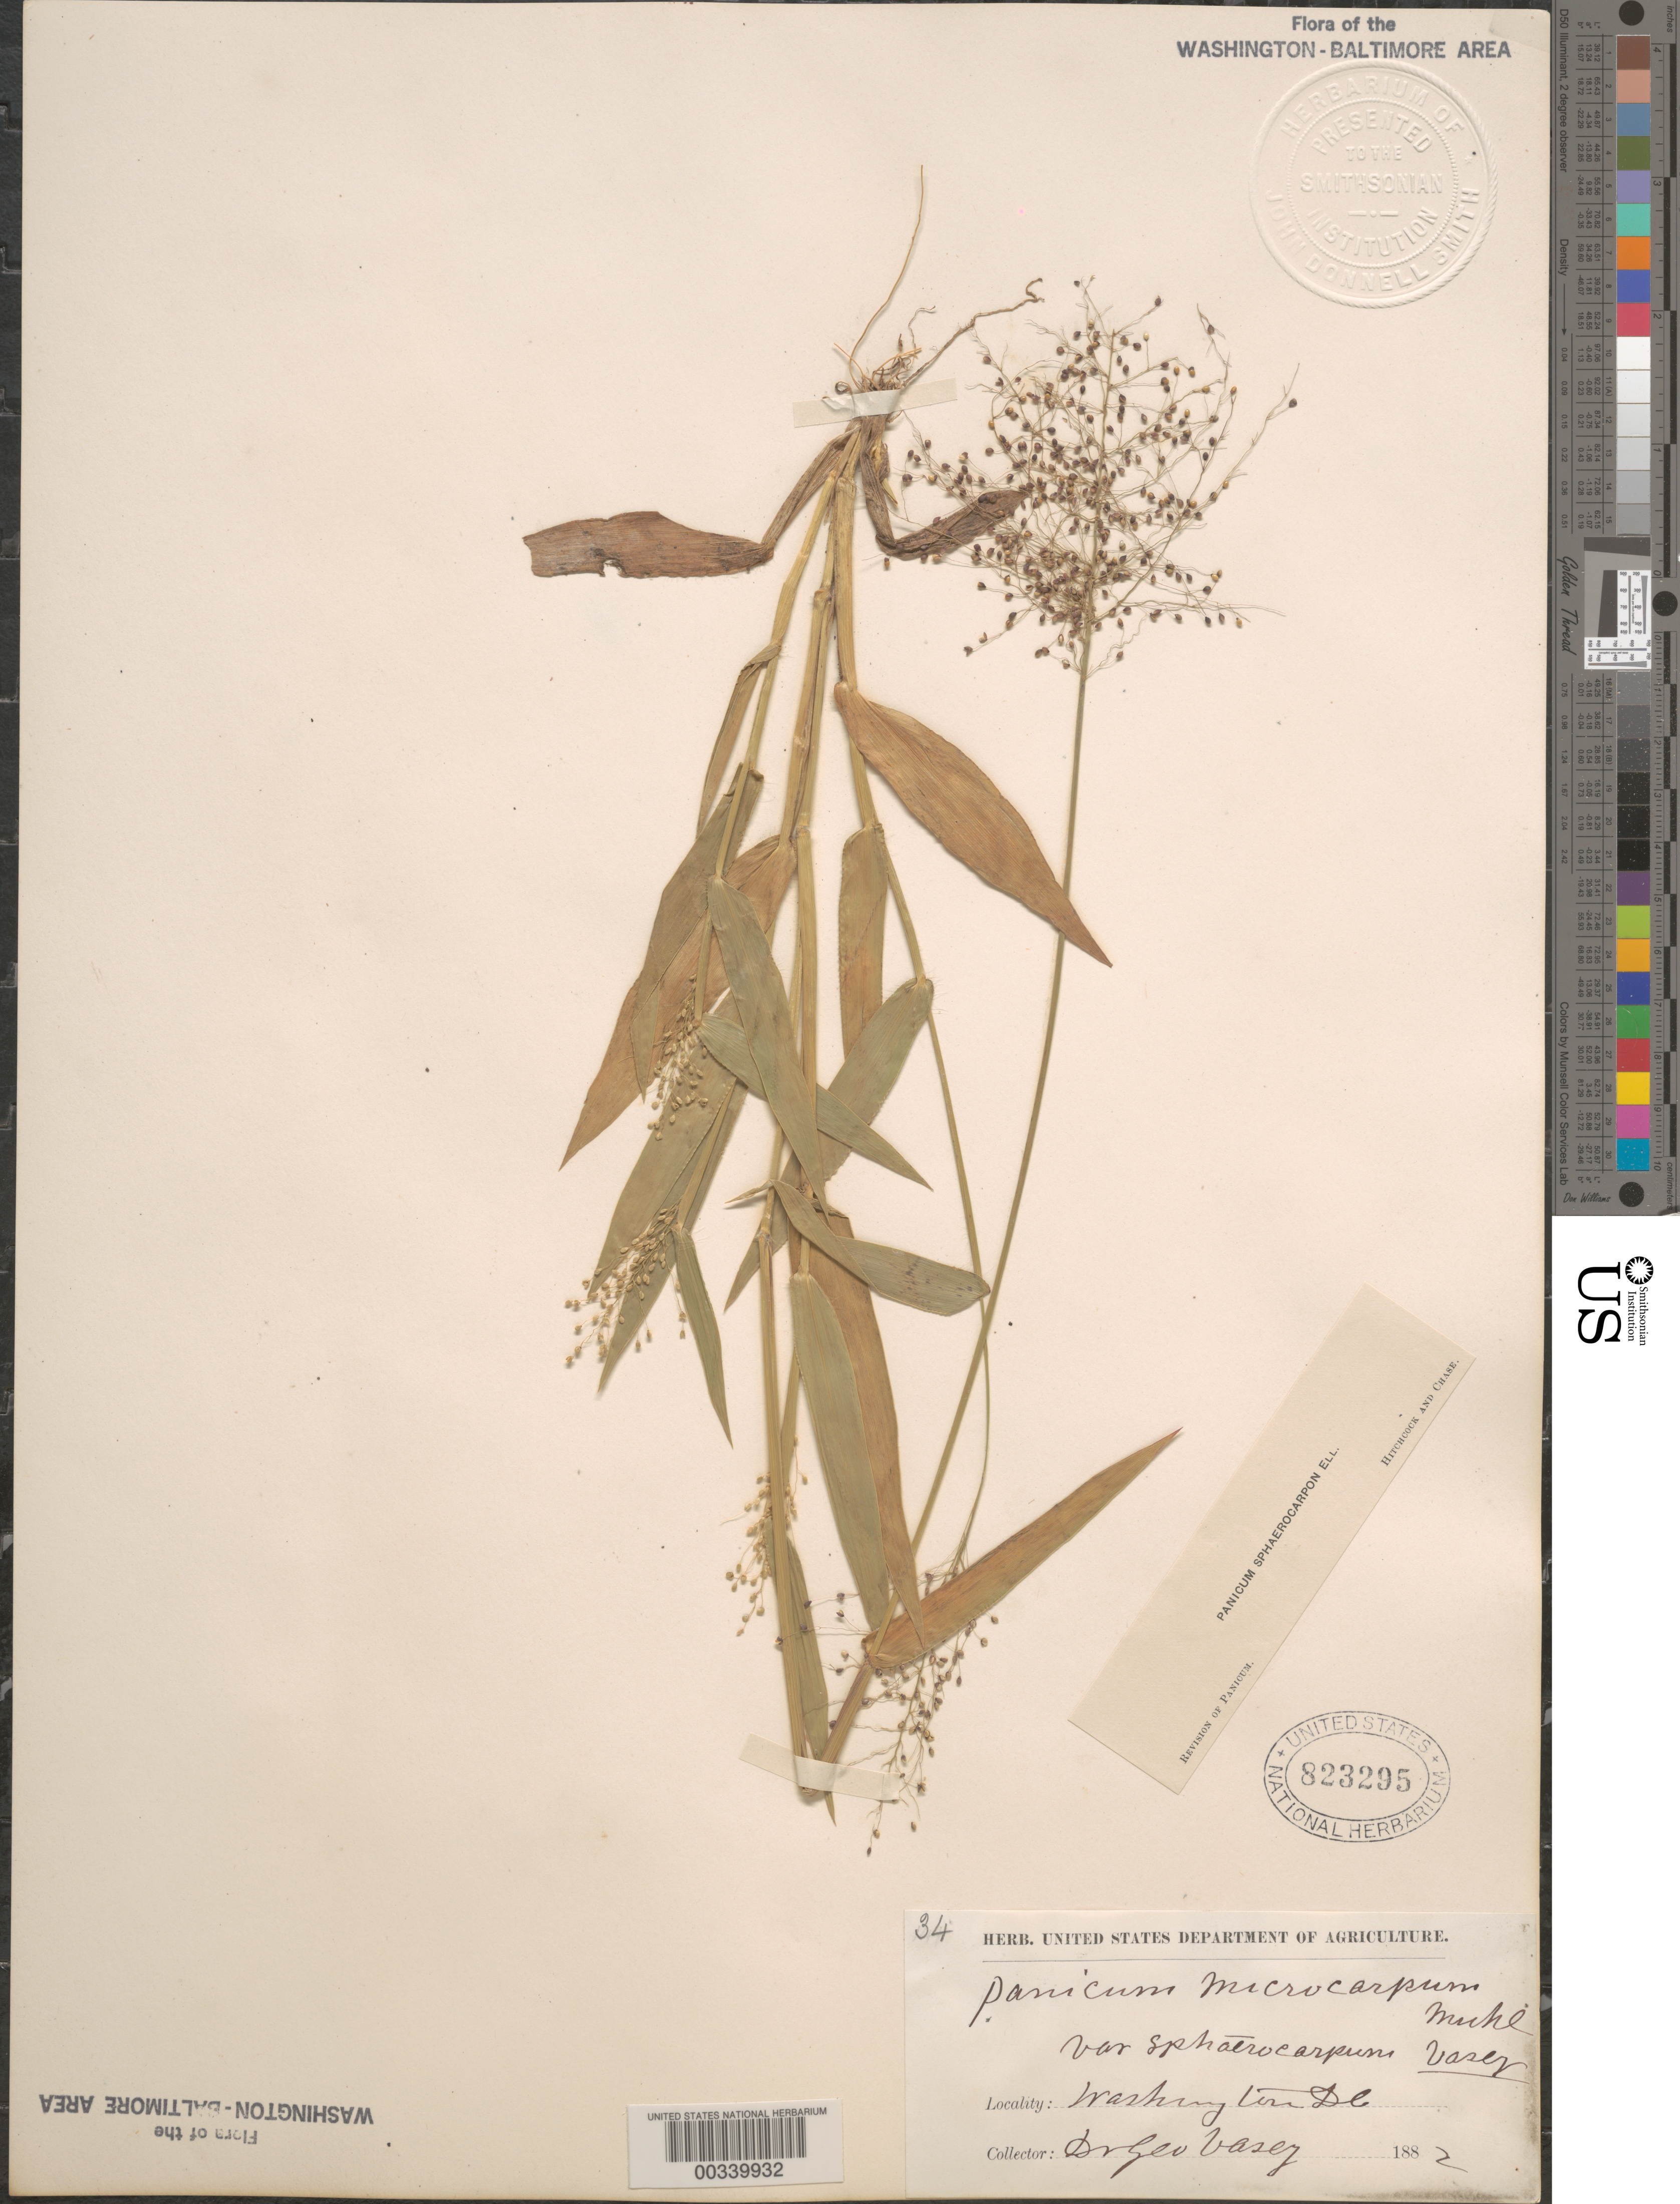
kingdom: Plantae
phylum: Tracheophyta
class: Liliopsida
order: Poales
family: Poaceae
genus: Dichanthelium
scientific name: Dichanthelium sphaerocarpon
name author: (Elliott) Gould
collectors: G. Vasey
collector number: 34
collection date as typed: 1882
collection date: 1882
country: United States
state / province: District of Columbia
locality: Washington DC area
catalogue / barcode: US 823295